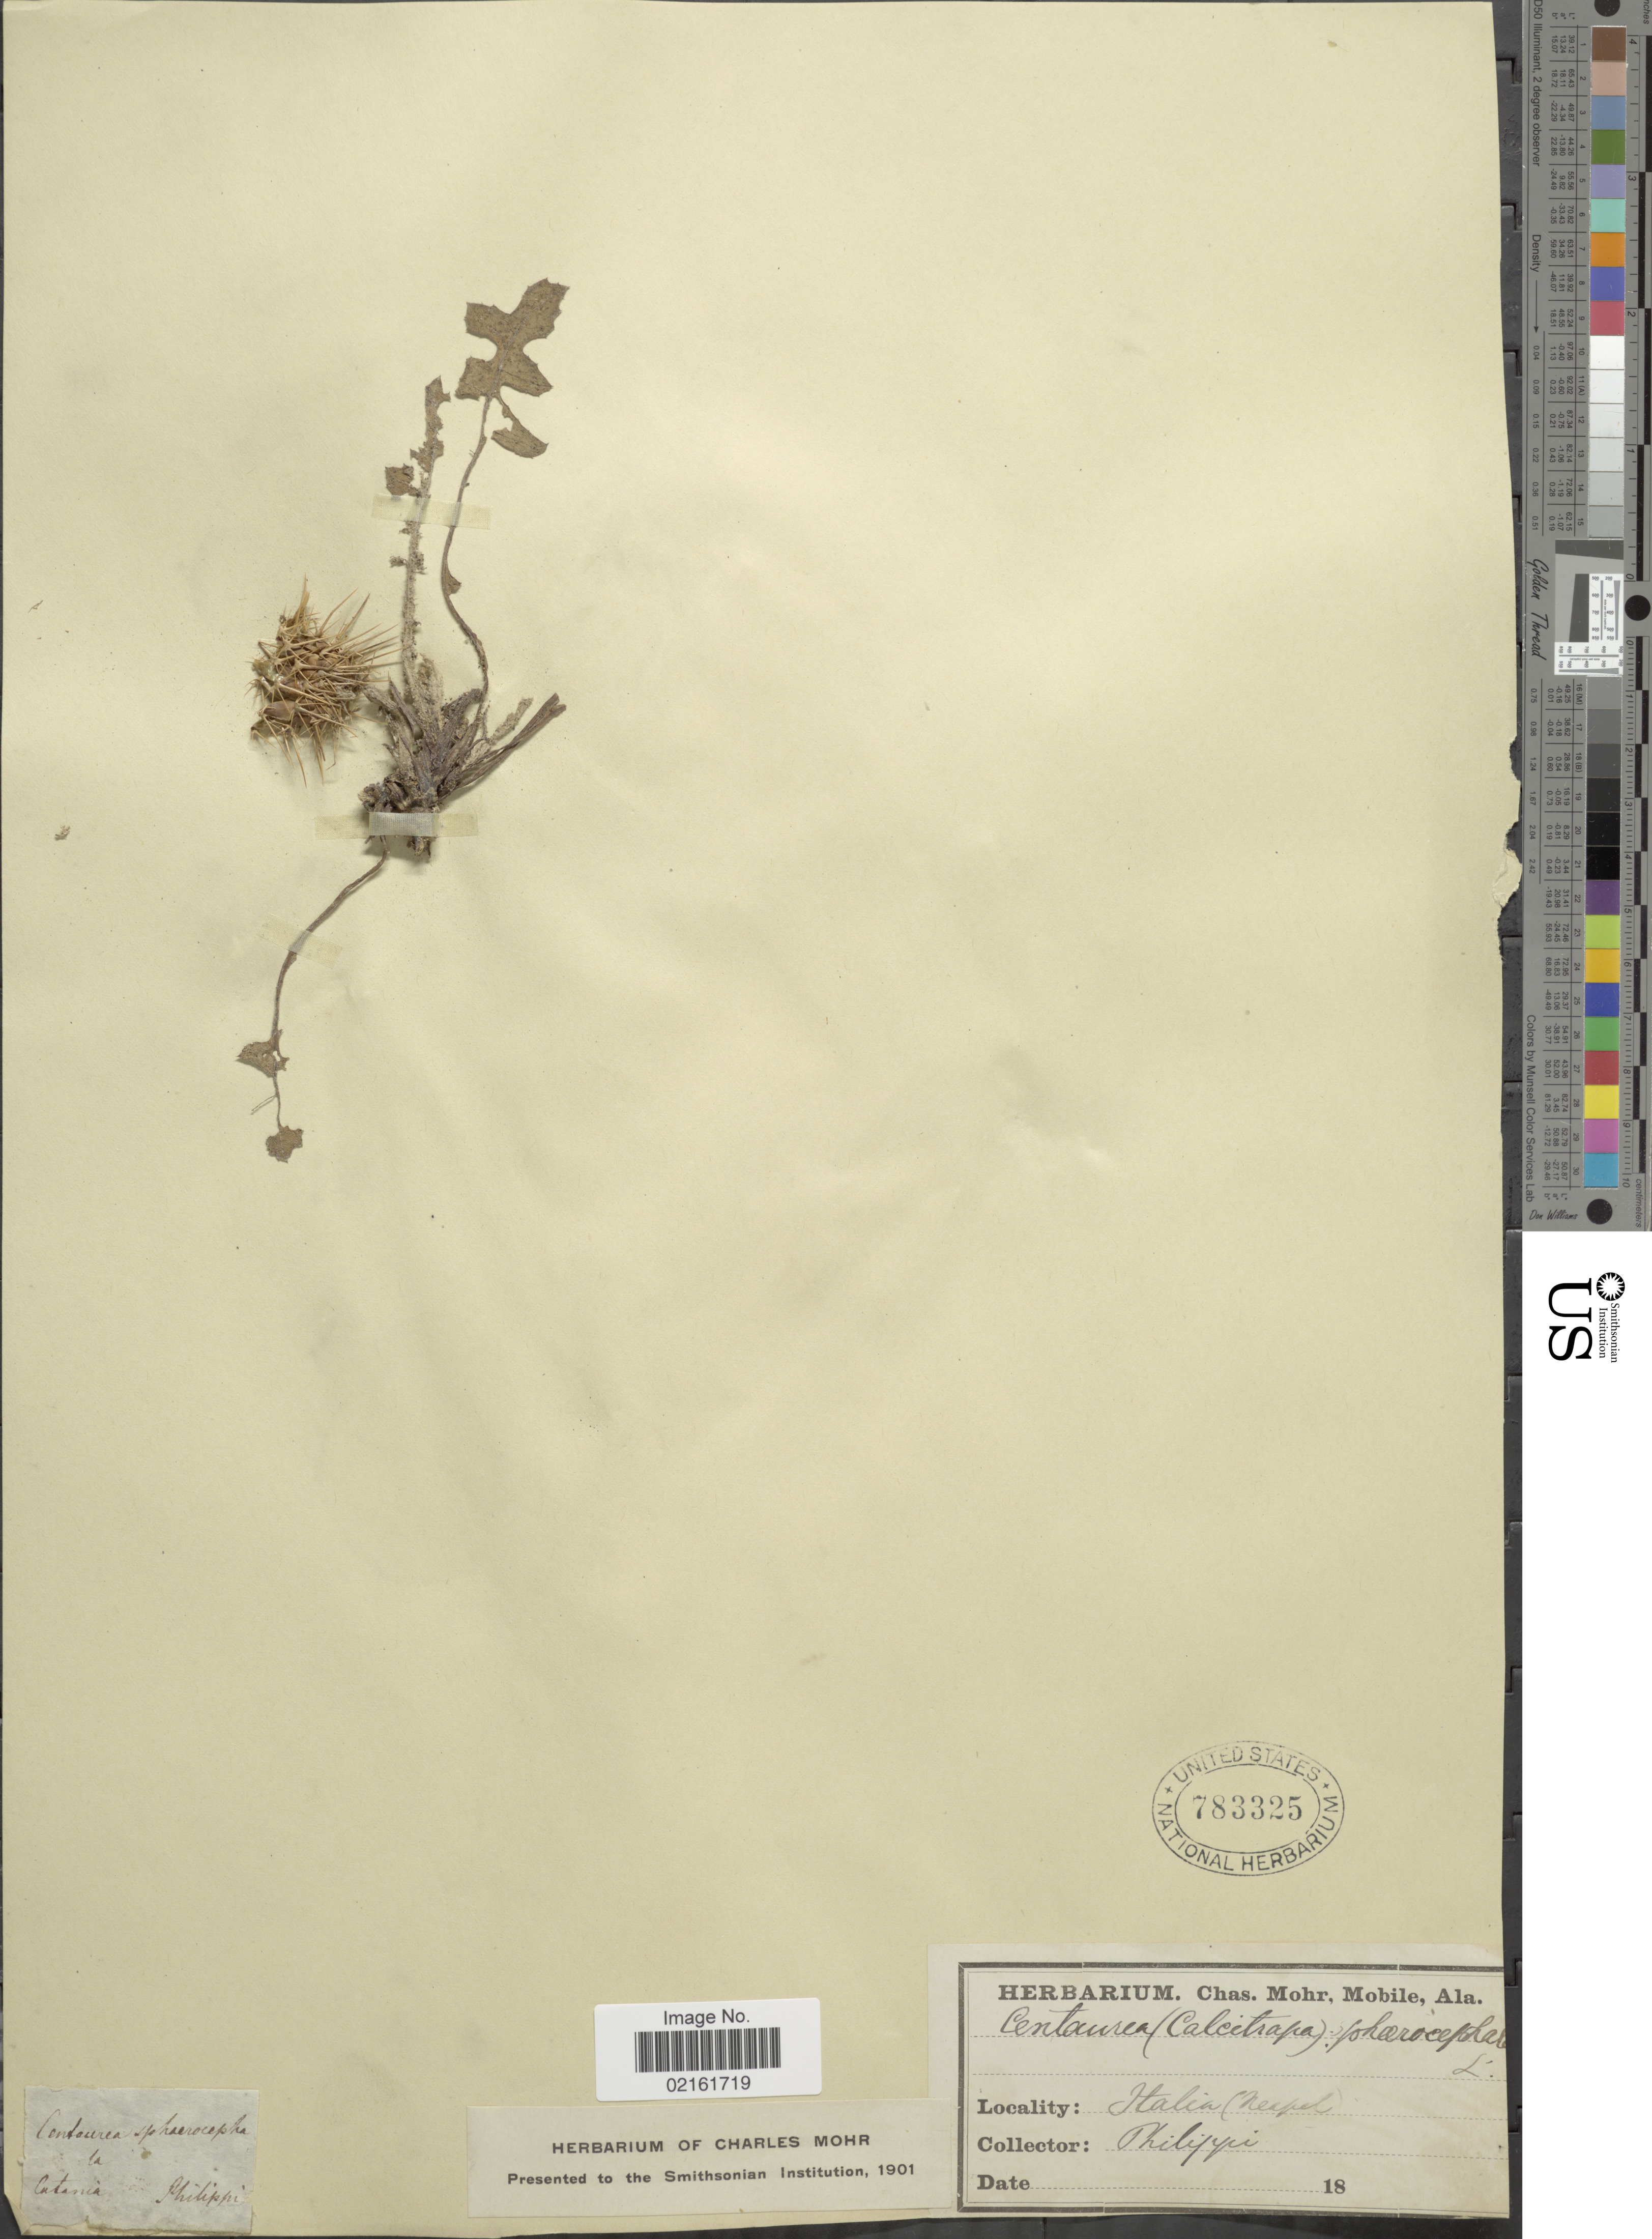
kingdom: Plantae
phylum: Tracheophyta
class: Magnoliopsida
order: Asterales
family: Asteraceae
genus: Centaurea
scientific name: Centaurea sphaerocephala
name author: L.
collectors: -. Philippi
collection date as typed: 18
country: Italy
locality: Catania. (neapol) [interpreted]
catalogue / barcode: US 783325